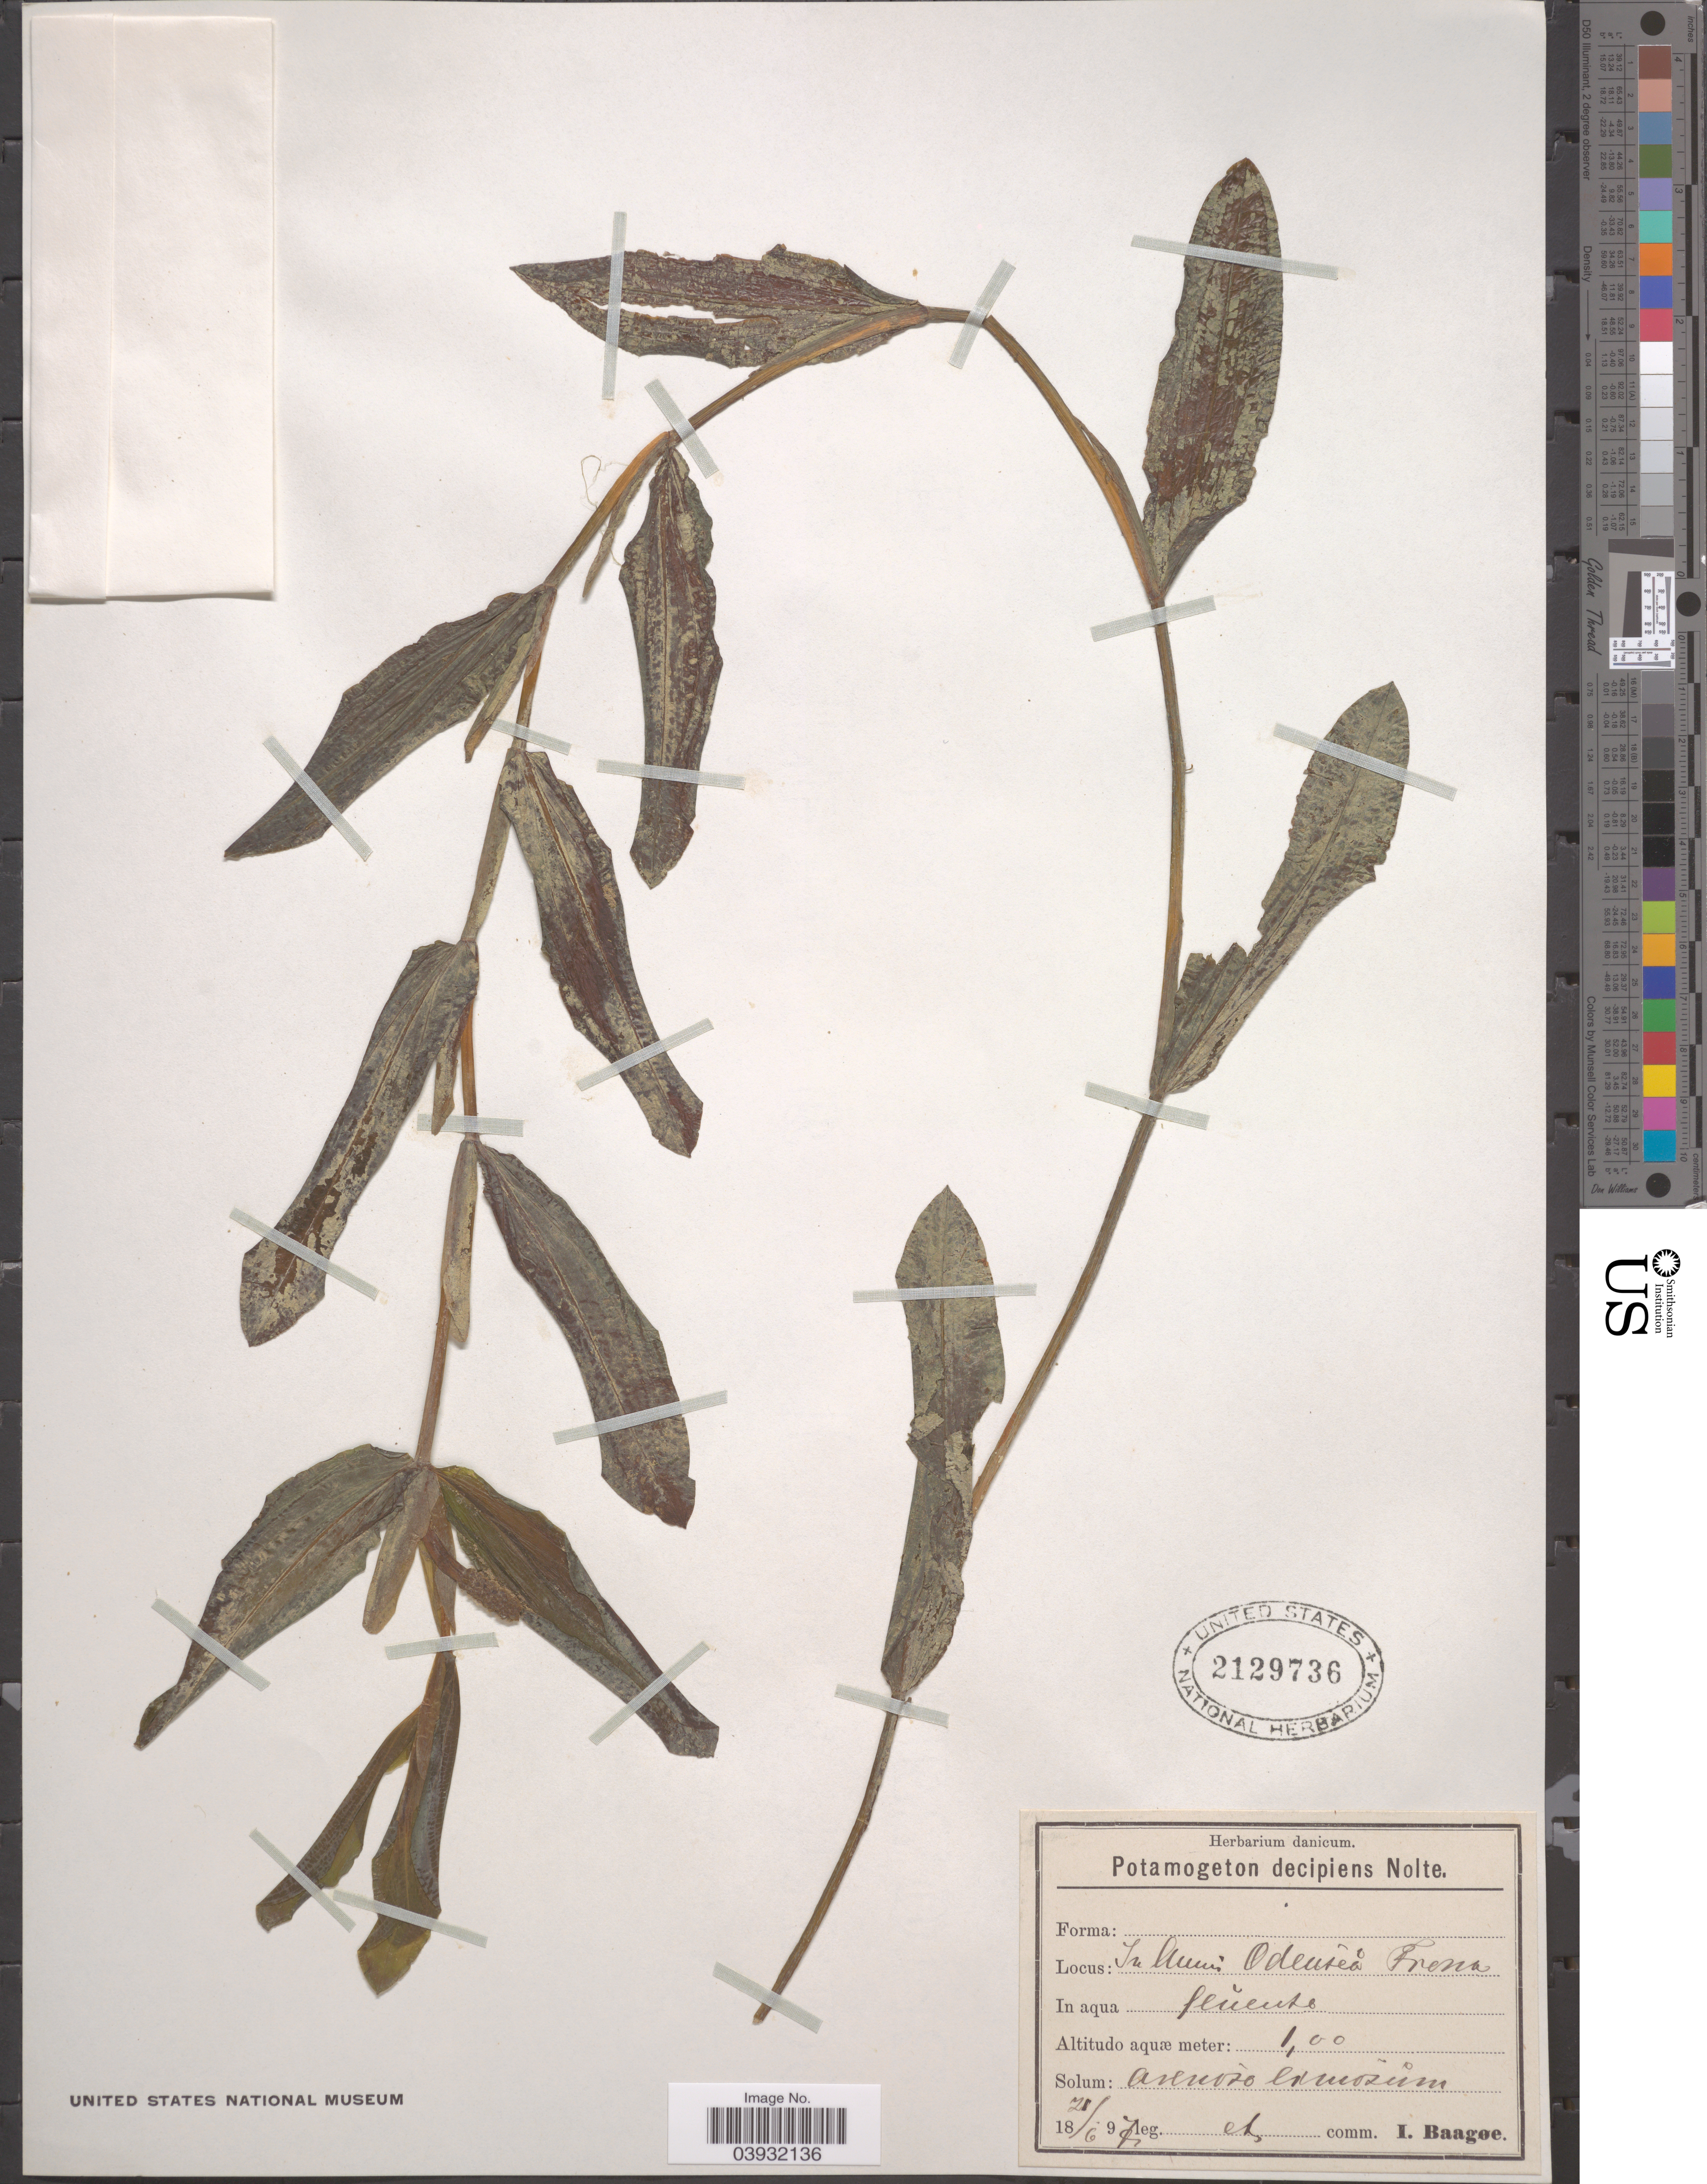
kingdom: Plantae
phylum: Tracheophyta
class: Liliopsida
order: Alismatales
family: Potamogetonaceae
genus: Potamogeton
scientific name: Potamogeton decipiens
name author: Nolte ex W.D.J. Koch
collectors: I. Baagøe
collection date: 1897-06-21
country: Denmark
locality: In humidis Odenseå Frena.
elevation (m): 1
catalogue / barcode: US 2129736